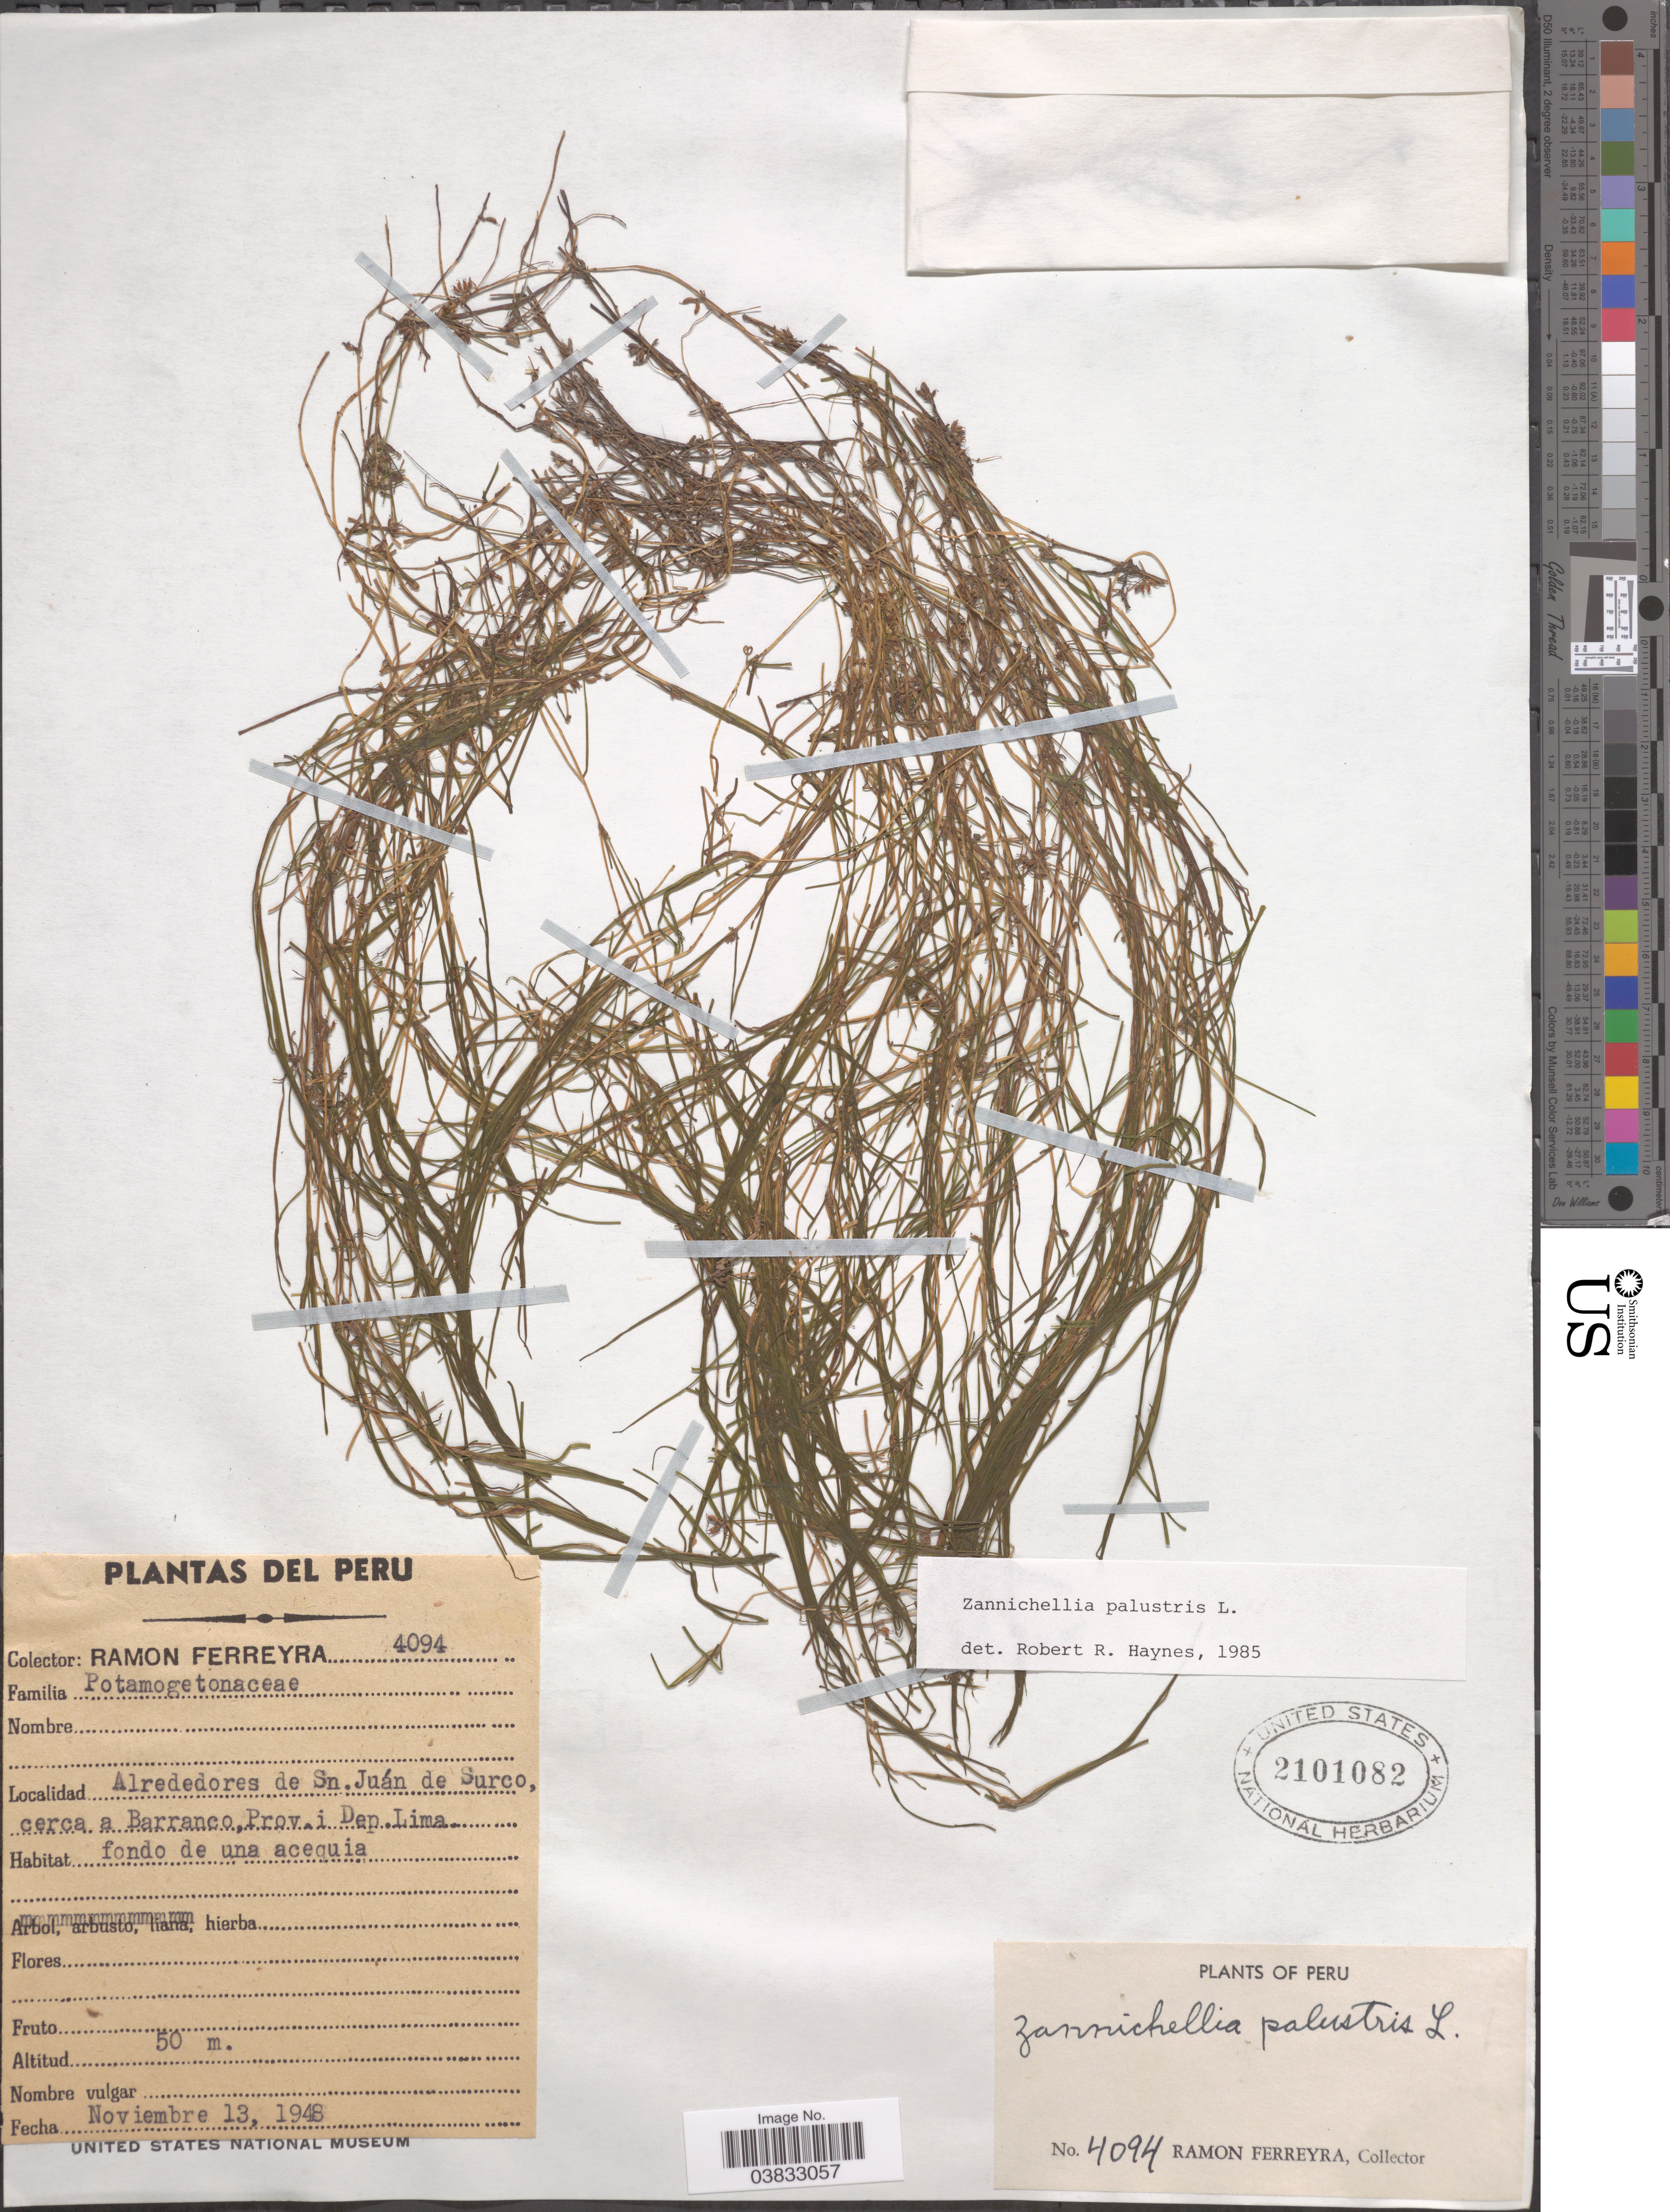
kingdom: Plantae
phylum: Tracheophyta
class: Liliopsida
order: Alismatales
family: Potamogetonaceae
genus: Zannichellia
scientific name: Zannichellia palustris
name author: L.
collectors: R. A. Ferreyra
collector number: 4094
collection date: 1948-11-13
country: Peru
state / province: Lima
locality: Alrededores de Sn. Juán de Surco, cerca a Barranco. Prov. i Dep. Lima.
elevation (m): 50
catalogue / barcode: US 2101082